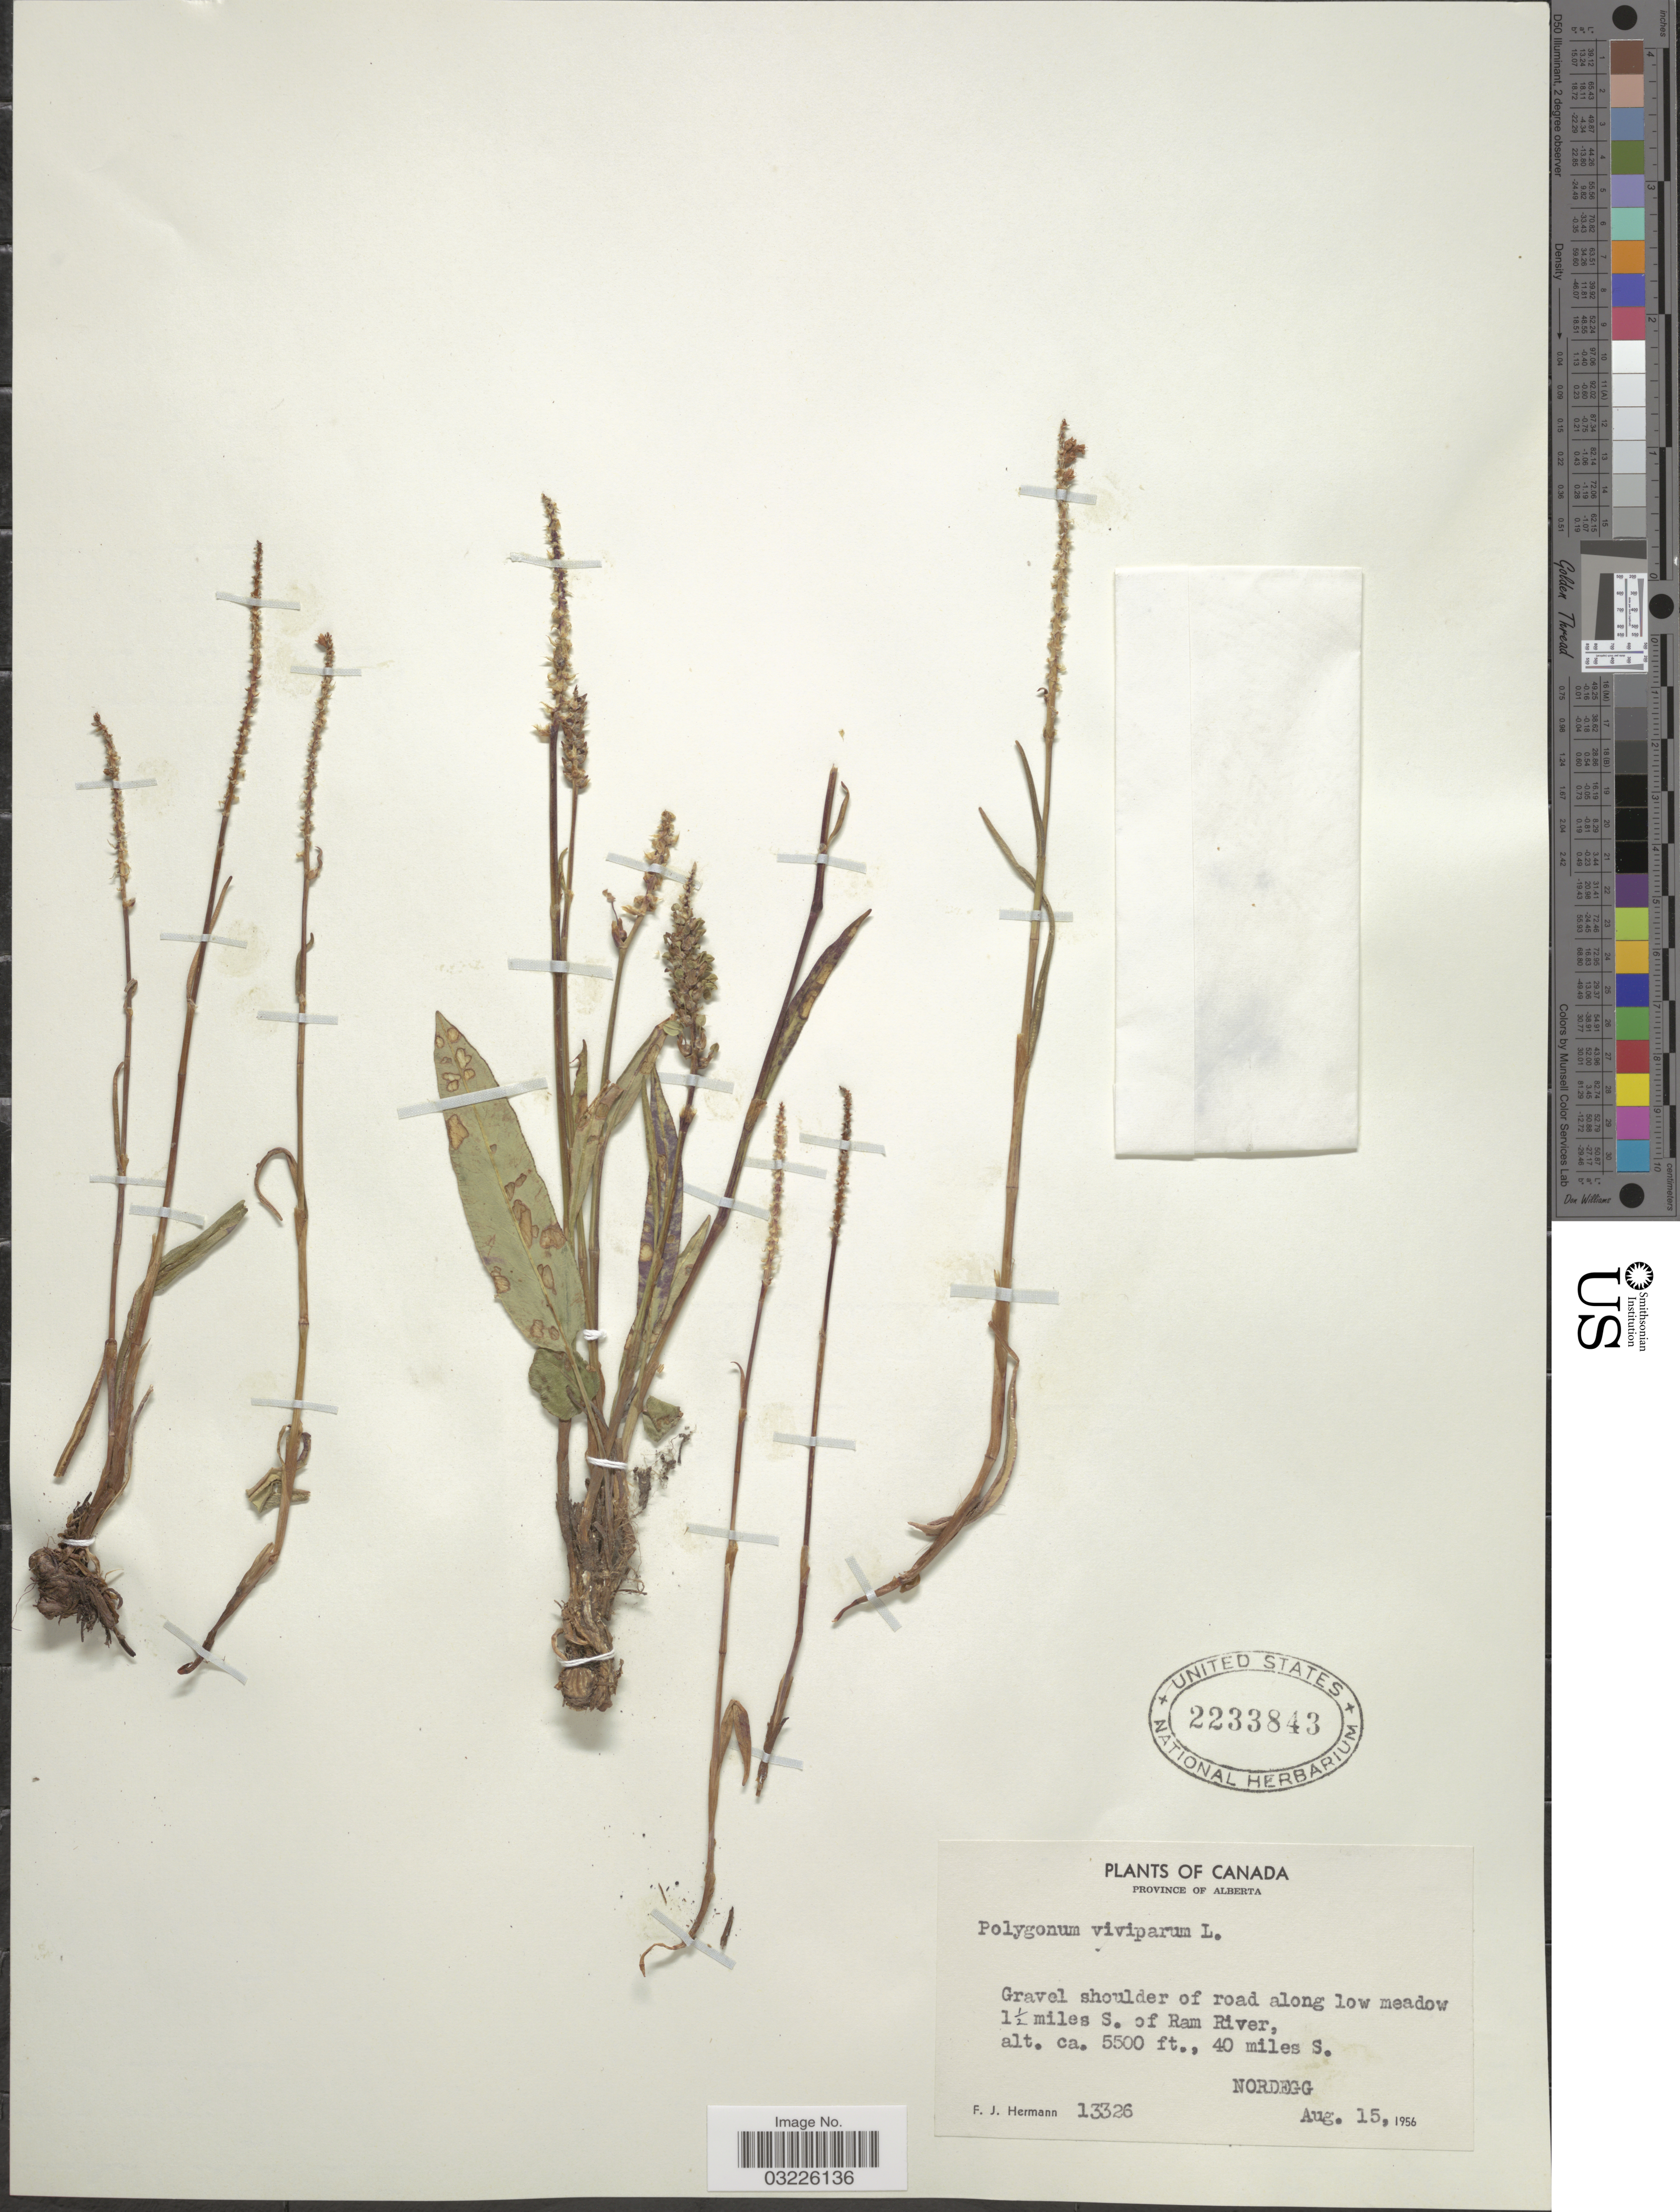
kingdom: Plantae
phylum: Tracheophyta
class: Magnoliopsida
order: Caryophyllales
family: Polygonaceae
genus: Bistorta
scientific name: Bistorta vivipara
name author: (L.) Delarbre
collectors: F. J. Hermann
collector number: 13326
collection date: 1956-08-15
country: Canada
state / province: Alberta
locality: Road along low meadow 1½ miles S. of Ram River, 40 miles S. Nordegg.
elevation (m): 1676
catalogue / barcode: US 2233843